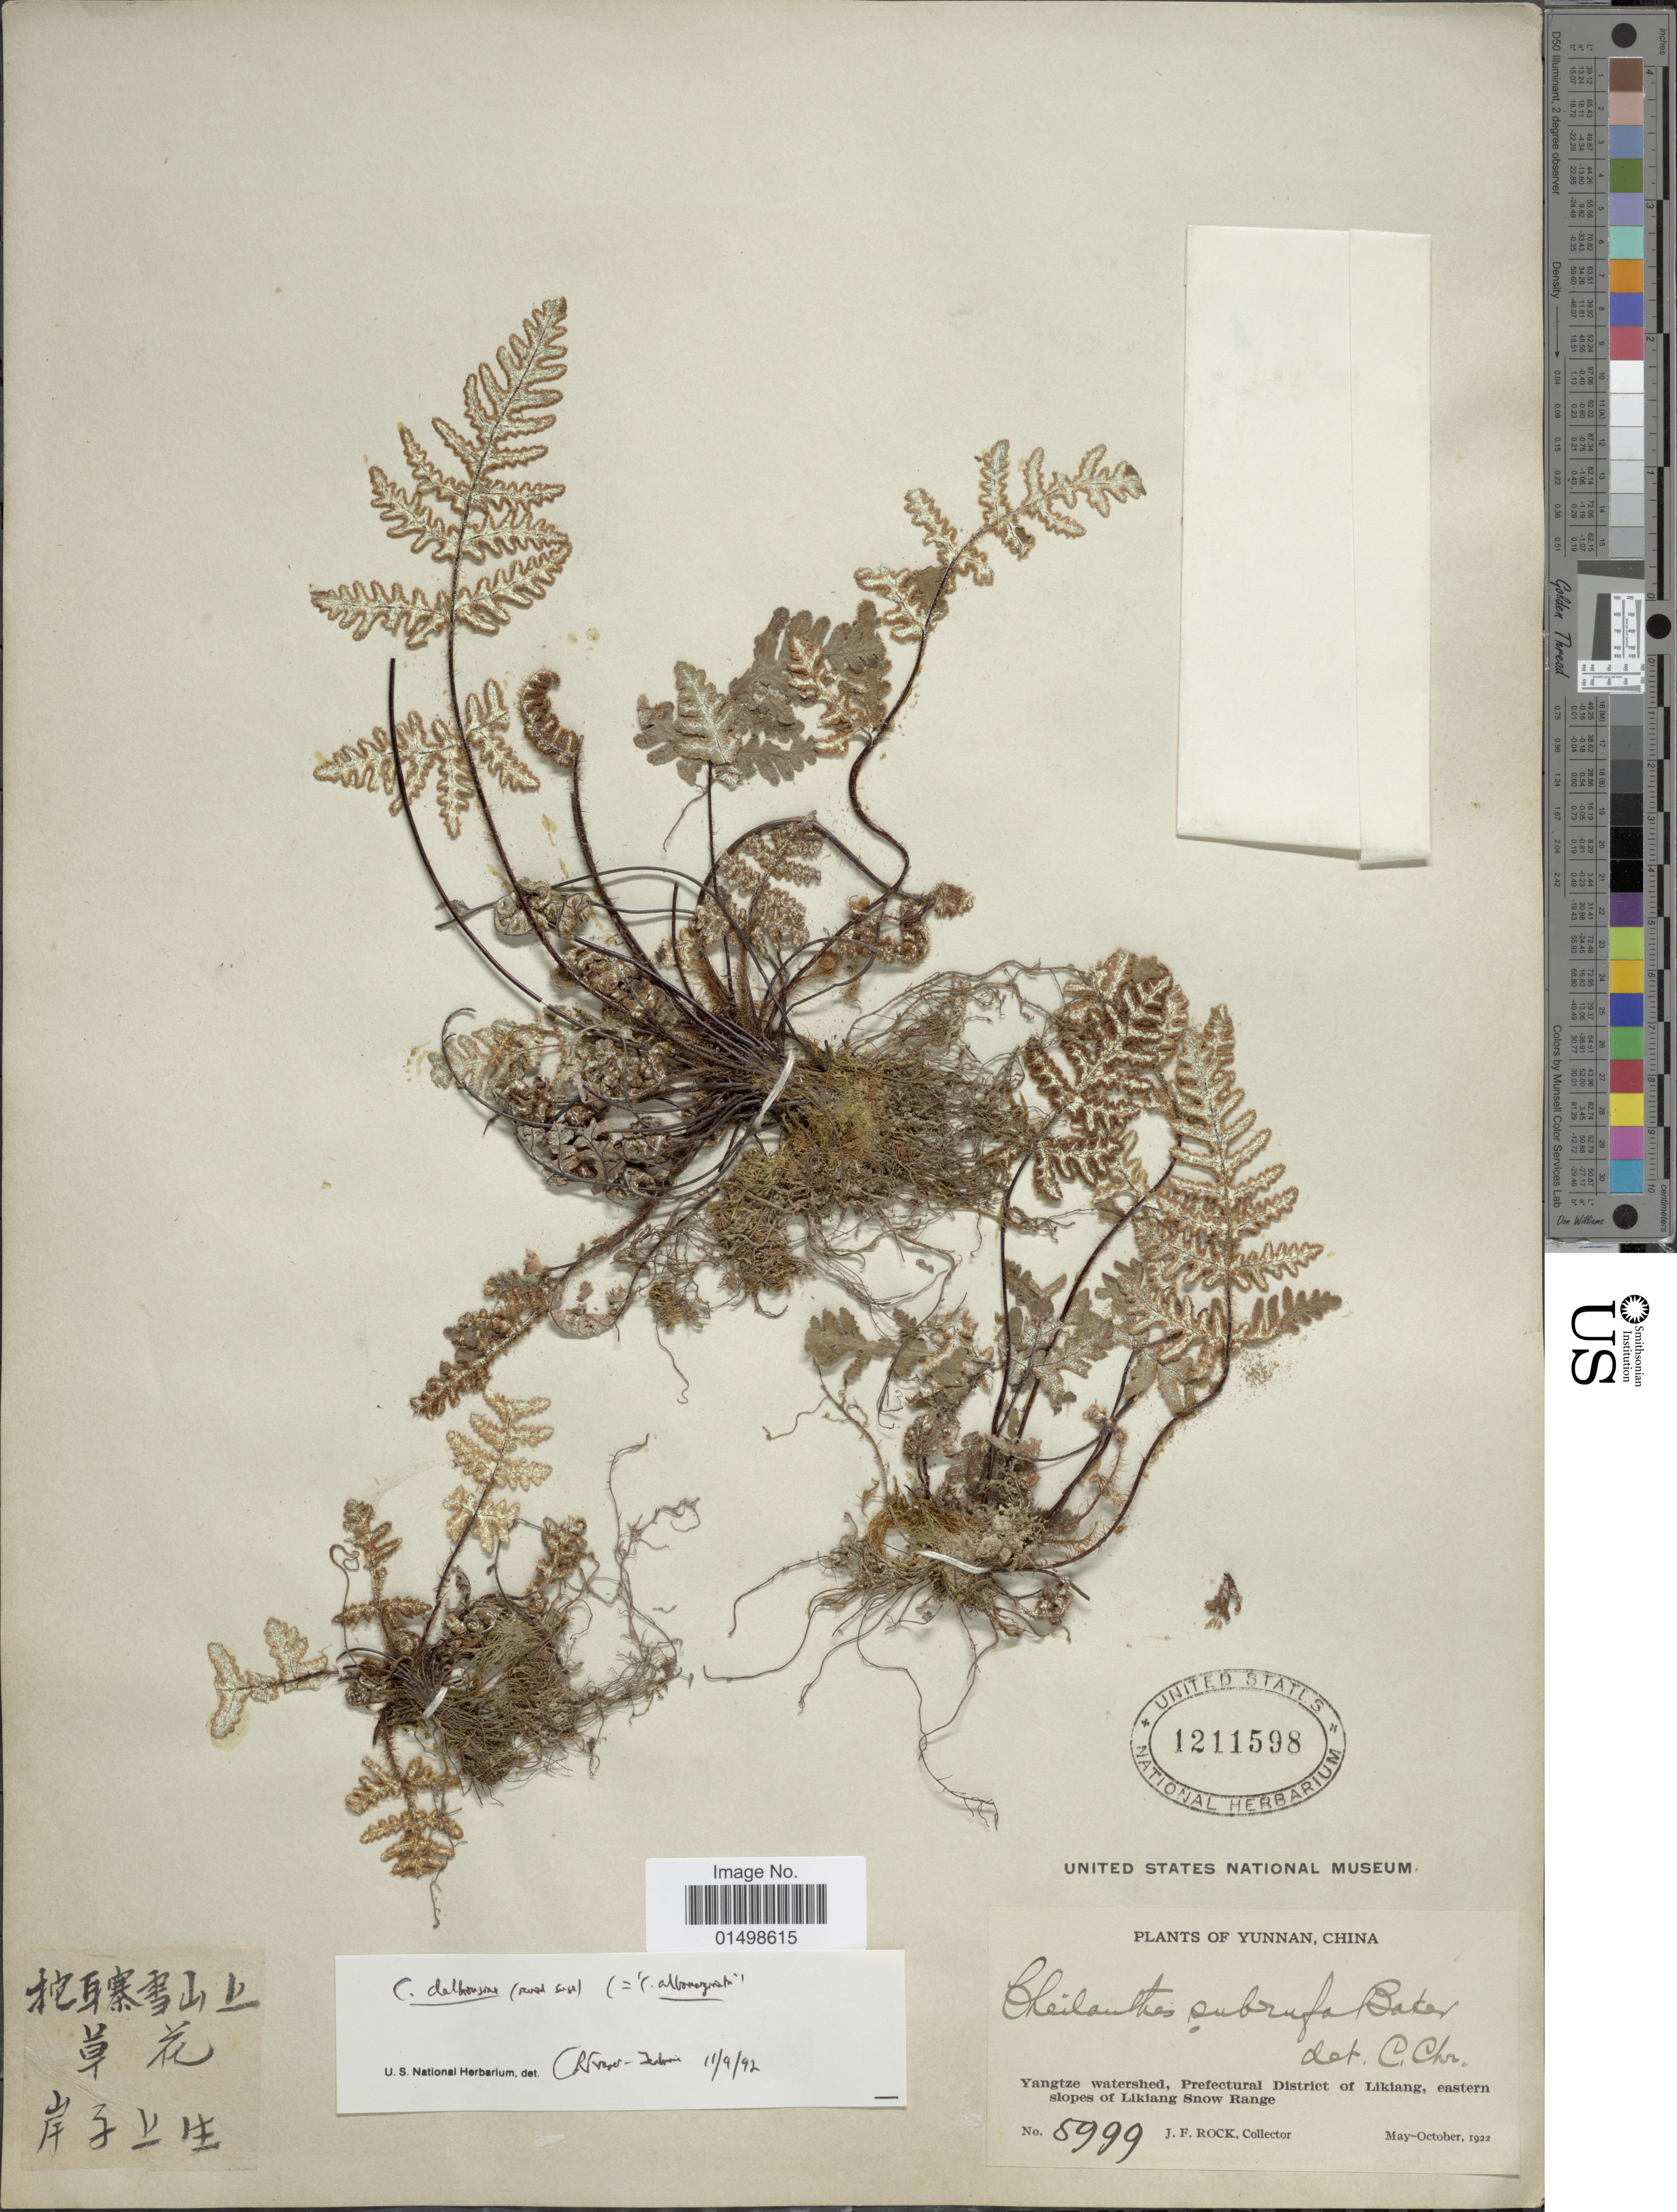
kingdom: Plantae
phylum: Tracheophyta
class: Polypodiopsida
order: Polypodiales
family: Pteridaceae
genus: Aleuritopteris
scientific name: Aleuritopteris subrufa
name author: (Baker) Ching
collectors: J. Rock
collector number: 5999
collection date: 1922-05/1922-10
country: China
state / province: Yunnan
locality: Plants of yunnan, China. Yangtze watershed, Prefectural District of Likiang, eastern slopes of Likiang Snow Range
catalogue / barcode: US 1211598